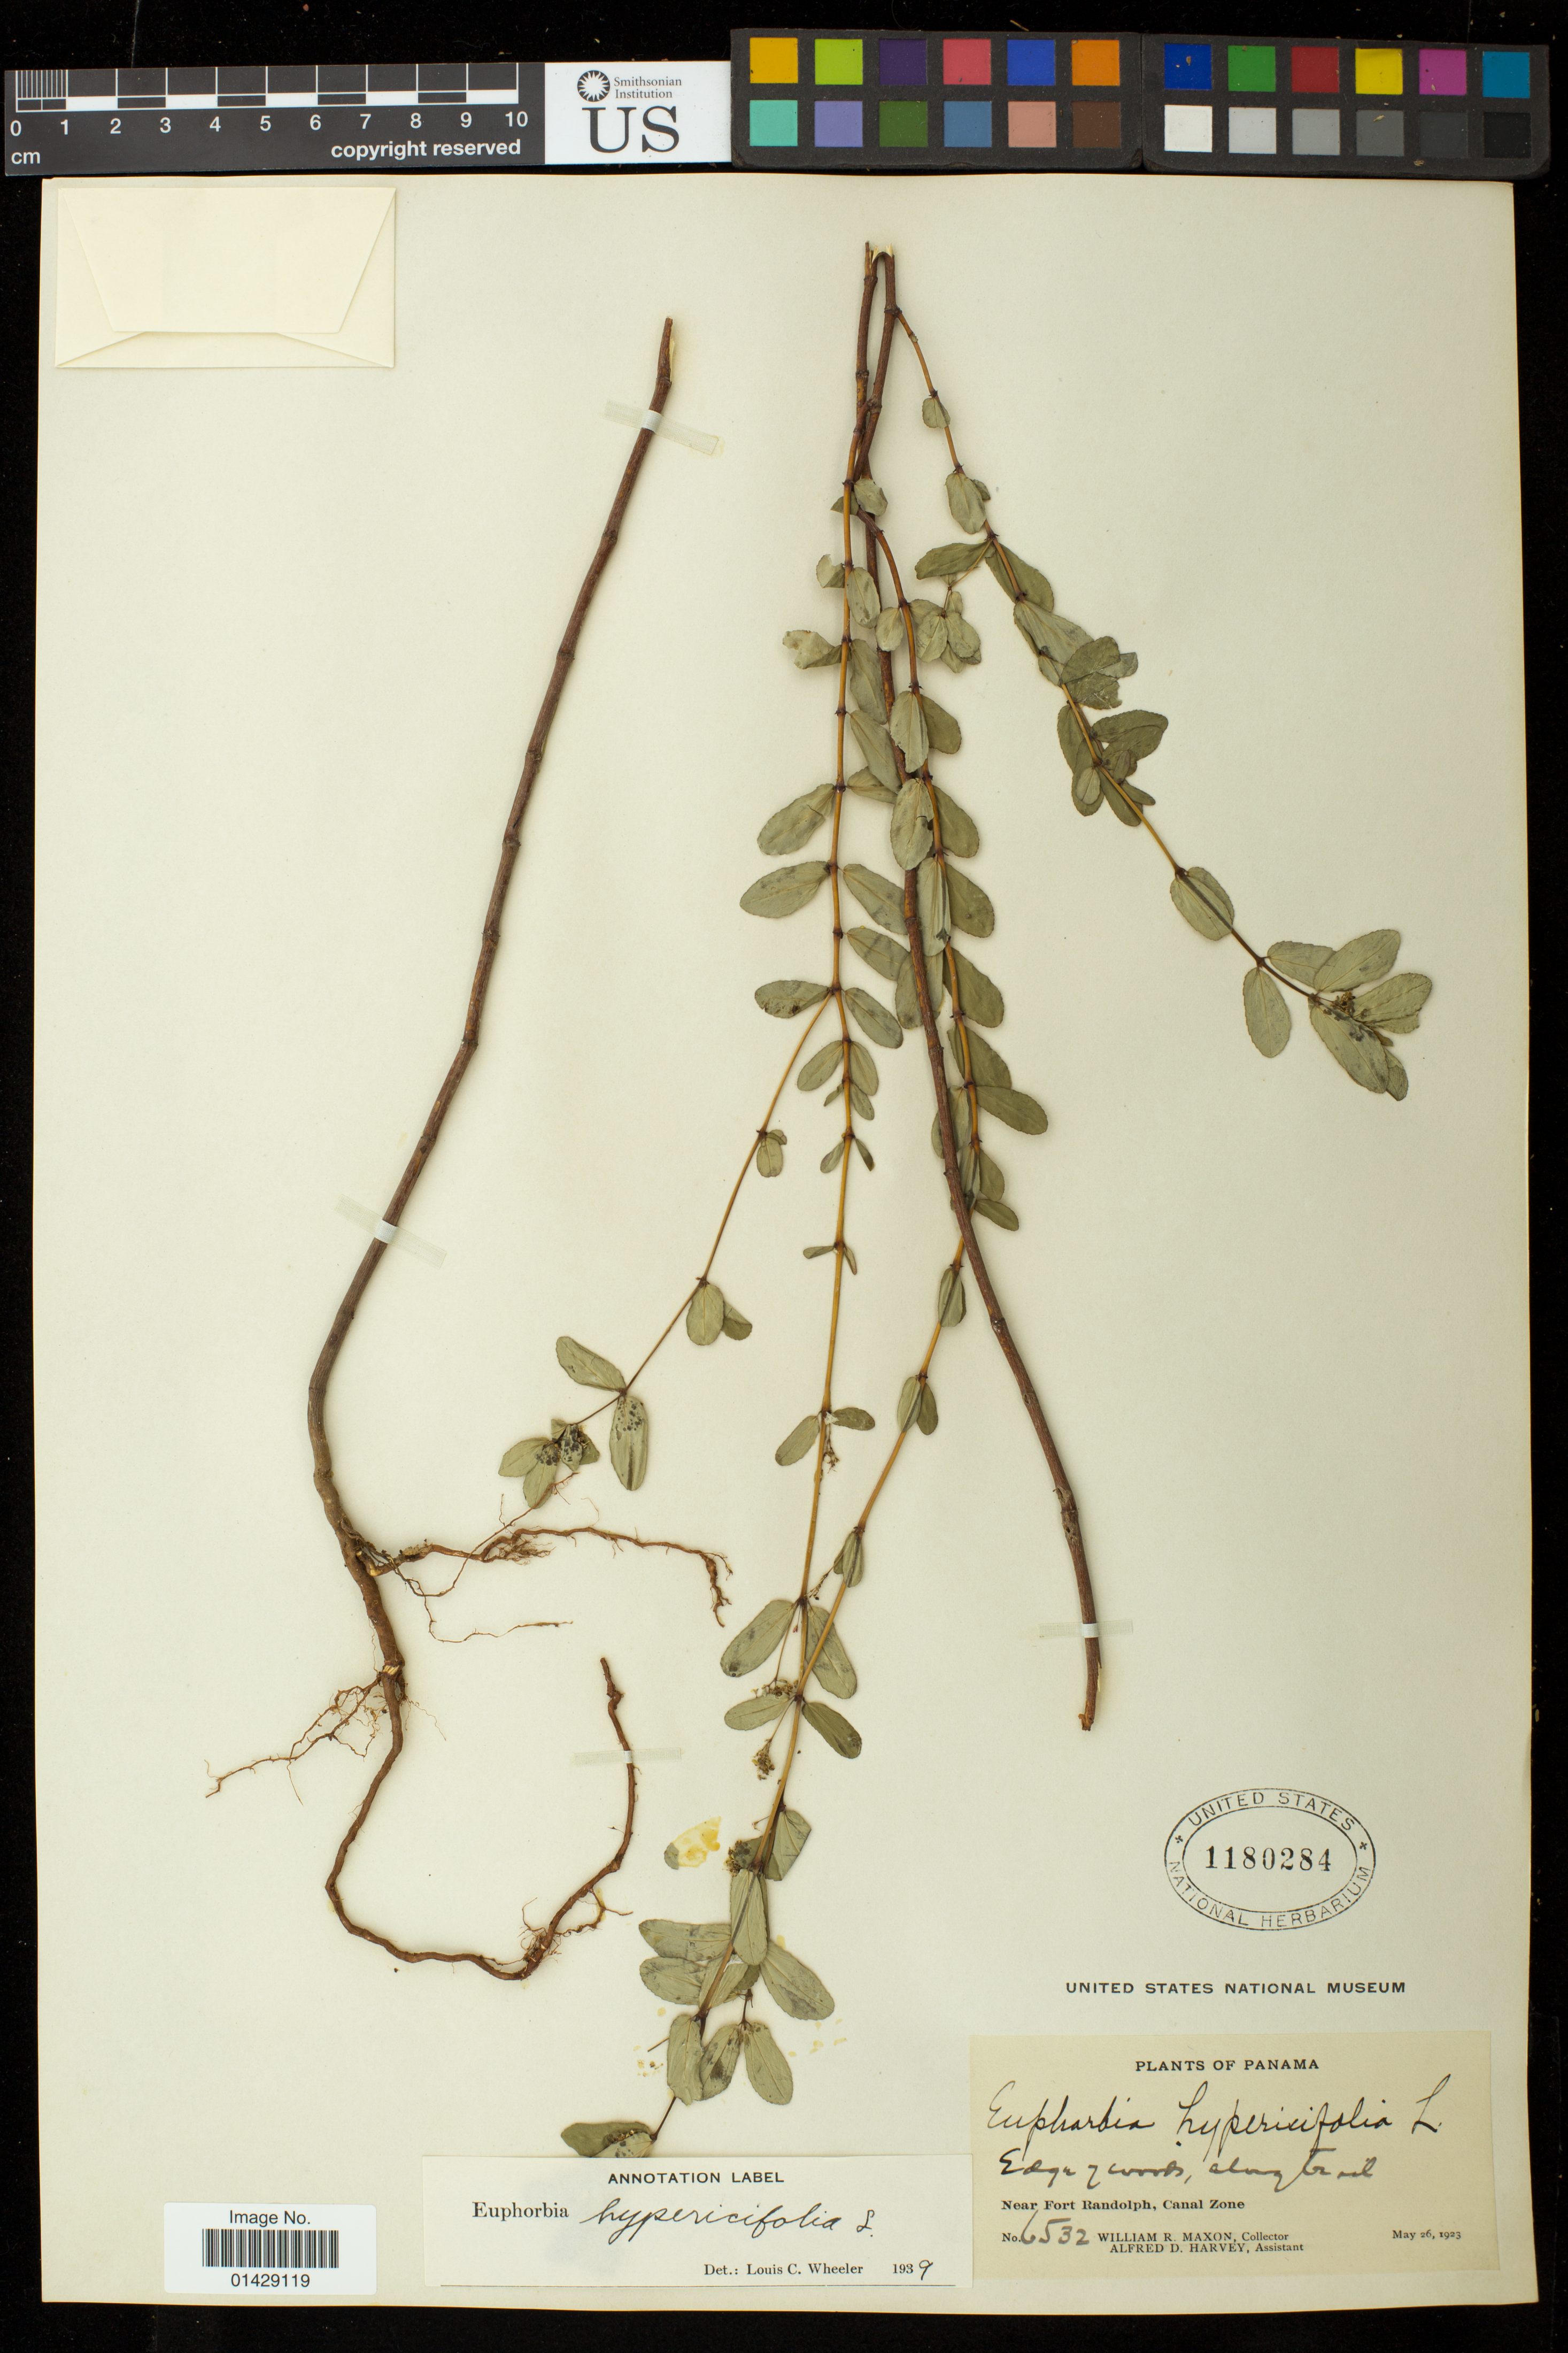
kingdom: Plantae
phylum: Tracheophyta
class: Magnoliopsida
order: Malpighiales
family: Euphorbiaceae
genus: Euphorbia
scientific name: Euphorbia hypericifolia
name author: L.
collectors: W. R. Maxon & A. D. Harvey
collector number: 6532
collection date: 1923-05-26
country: Panama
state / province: Colón / Panamá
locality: Edge of woods, along trail; Near Fort Randolph, Canal Zone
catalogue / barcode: US 1180284